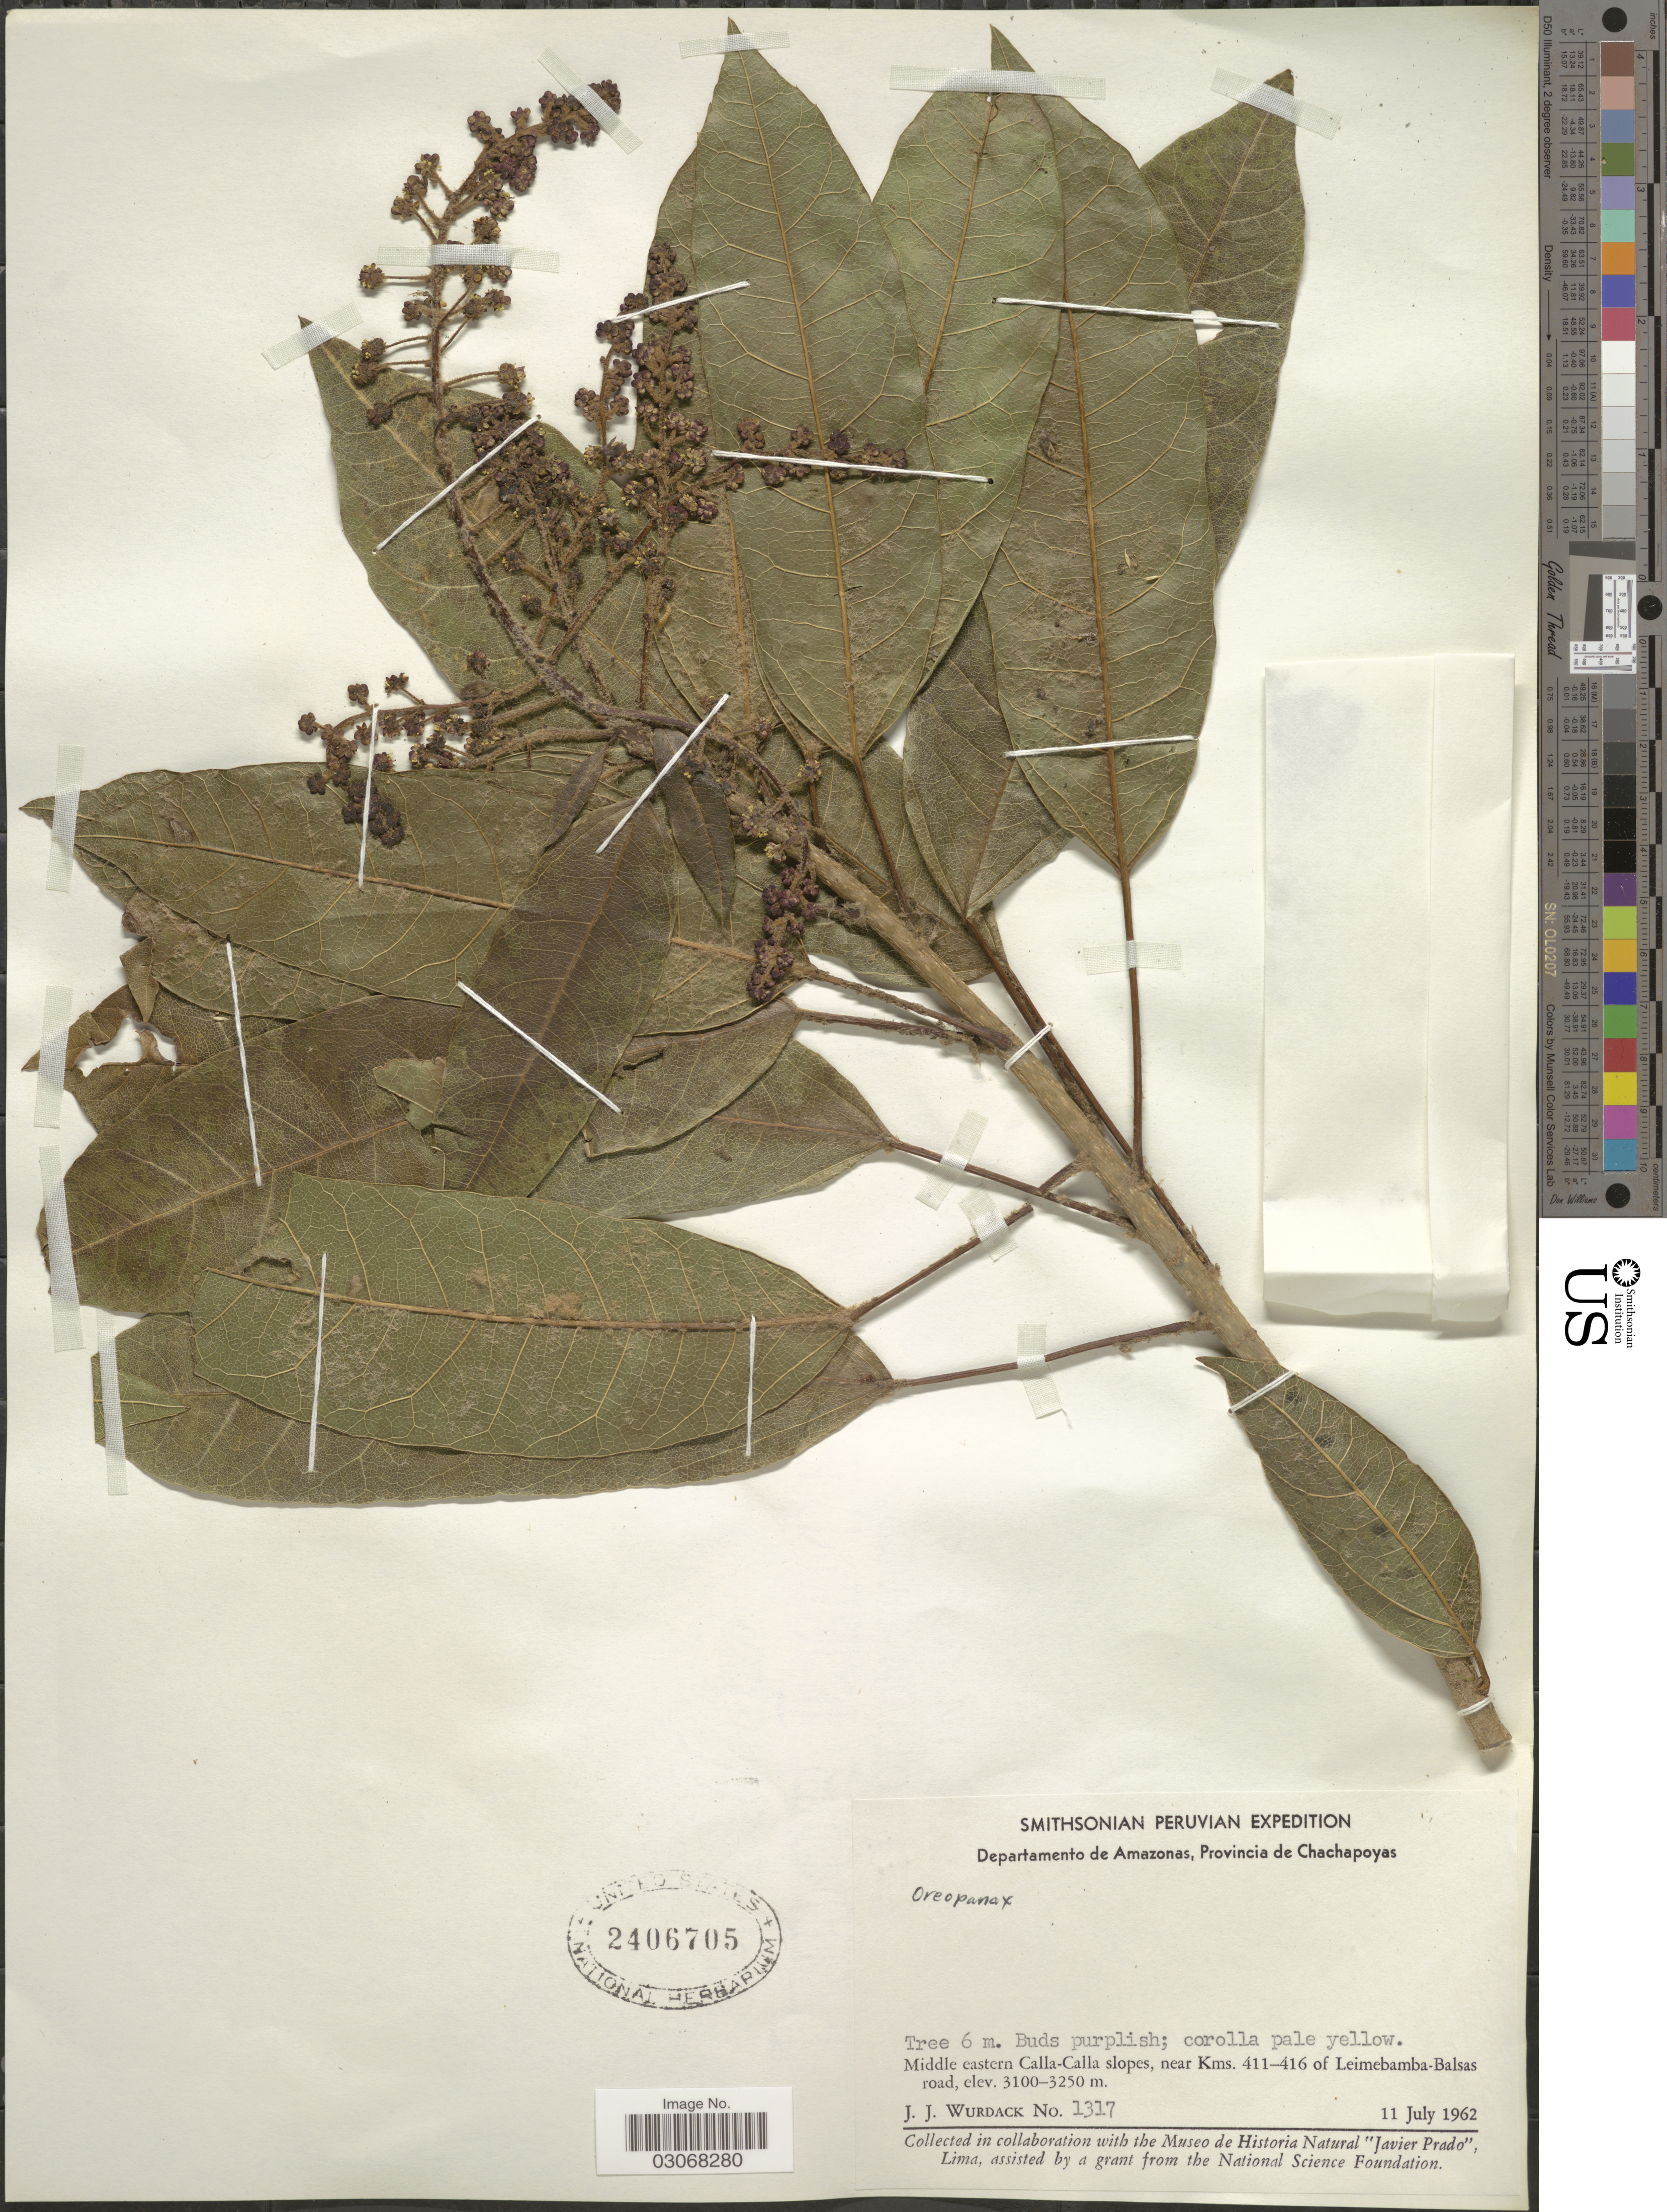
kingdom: Plantae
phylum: Tracheophyta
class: Magnoliopsida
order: Apiales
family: Araliaceae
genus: Oreopanax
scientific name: Oreopanax sp.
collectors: J. J. Wurdack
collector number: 1317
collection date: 1962-07-11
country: Peru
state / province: Amazonas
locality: Departamento de Amazonas, Provincia de Chachapoyas. Middle eastern Calla-Calla slopes, near Kms. 411-416 of Leimebamba-Balsas road.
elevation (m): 3100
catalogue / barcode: US 2406705